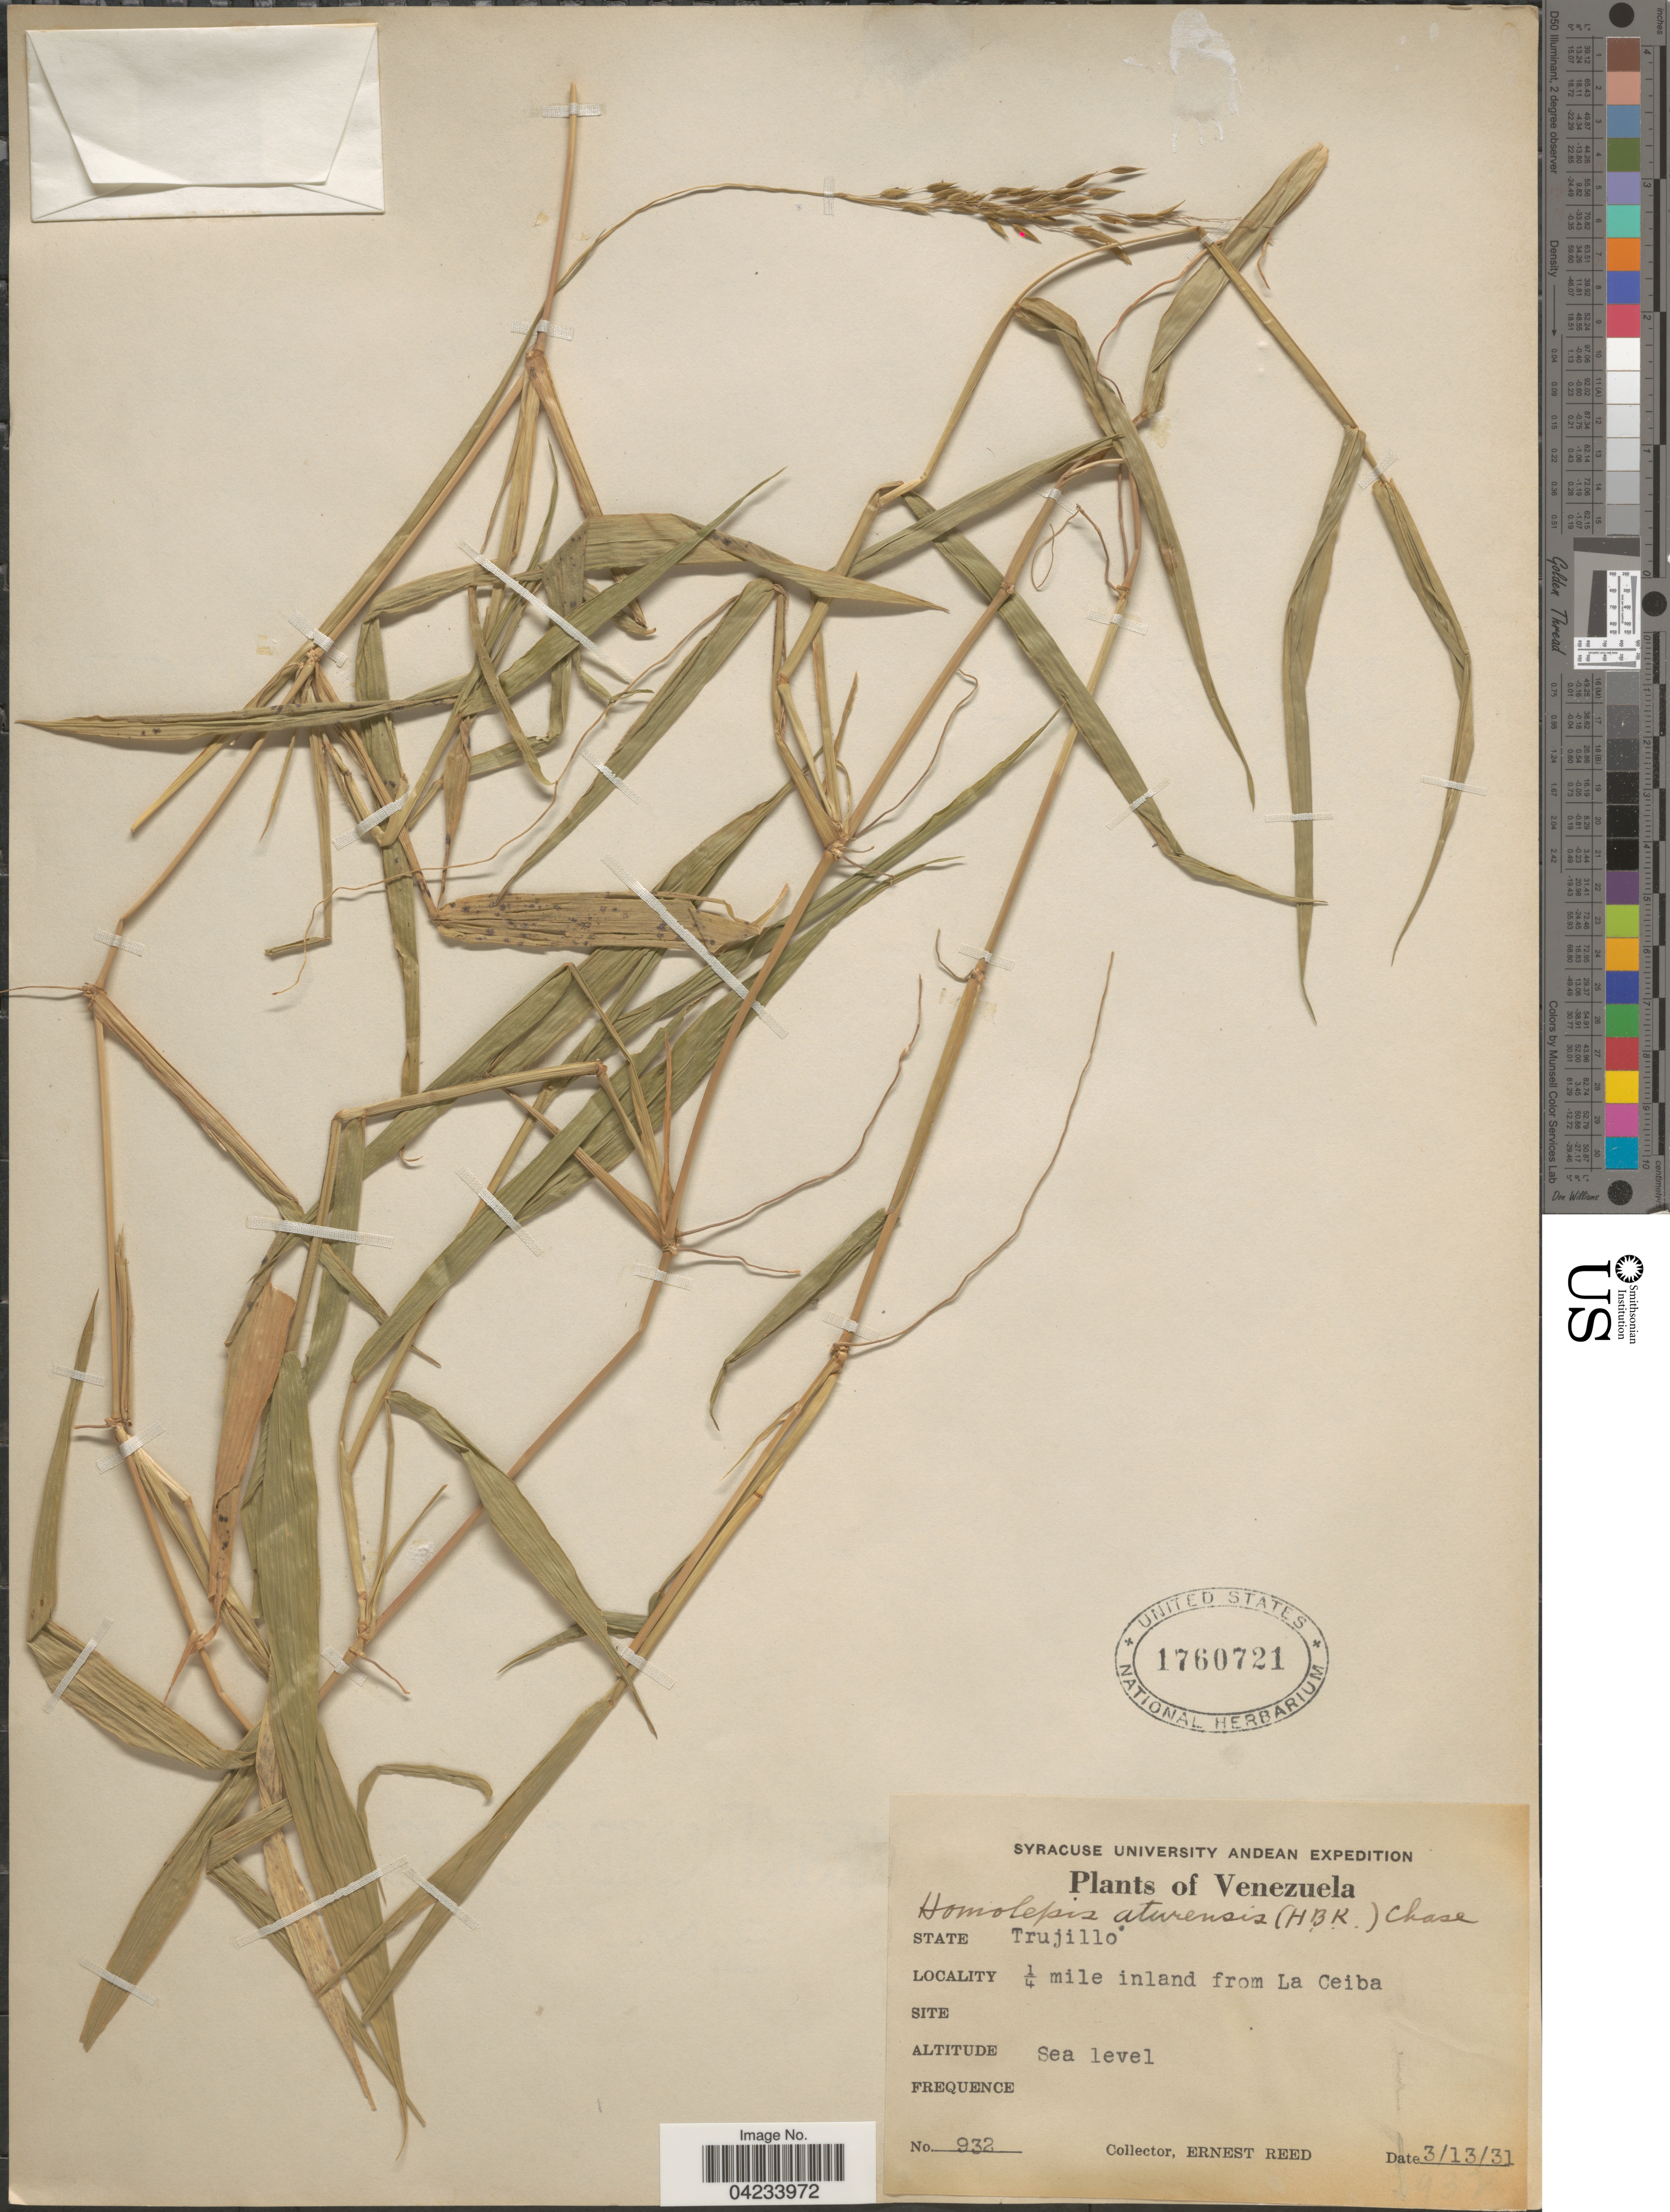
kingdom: Plantae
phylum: Tracheophyta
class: Liliopsida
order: Poales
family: Poaceae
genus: Homolepis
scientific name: Homolepis aturensis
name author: (Kunth) Chase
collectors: E. Reed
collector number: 932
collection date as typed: Transcribed d/m/y: 13/3/31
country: Venezuela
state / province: Trujillo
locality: Syracuse University Andean Expedition. ¼ mile inland from La Ceiba.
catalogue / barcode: US 1760721